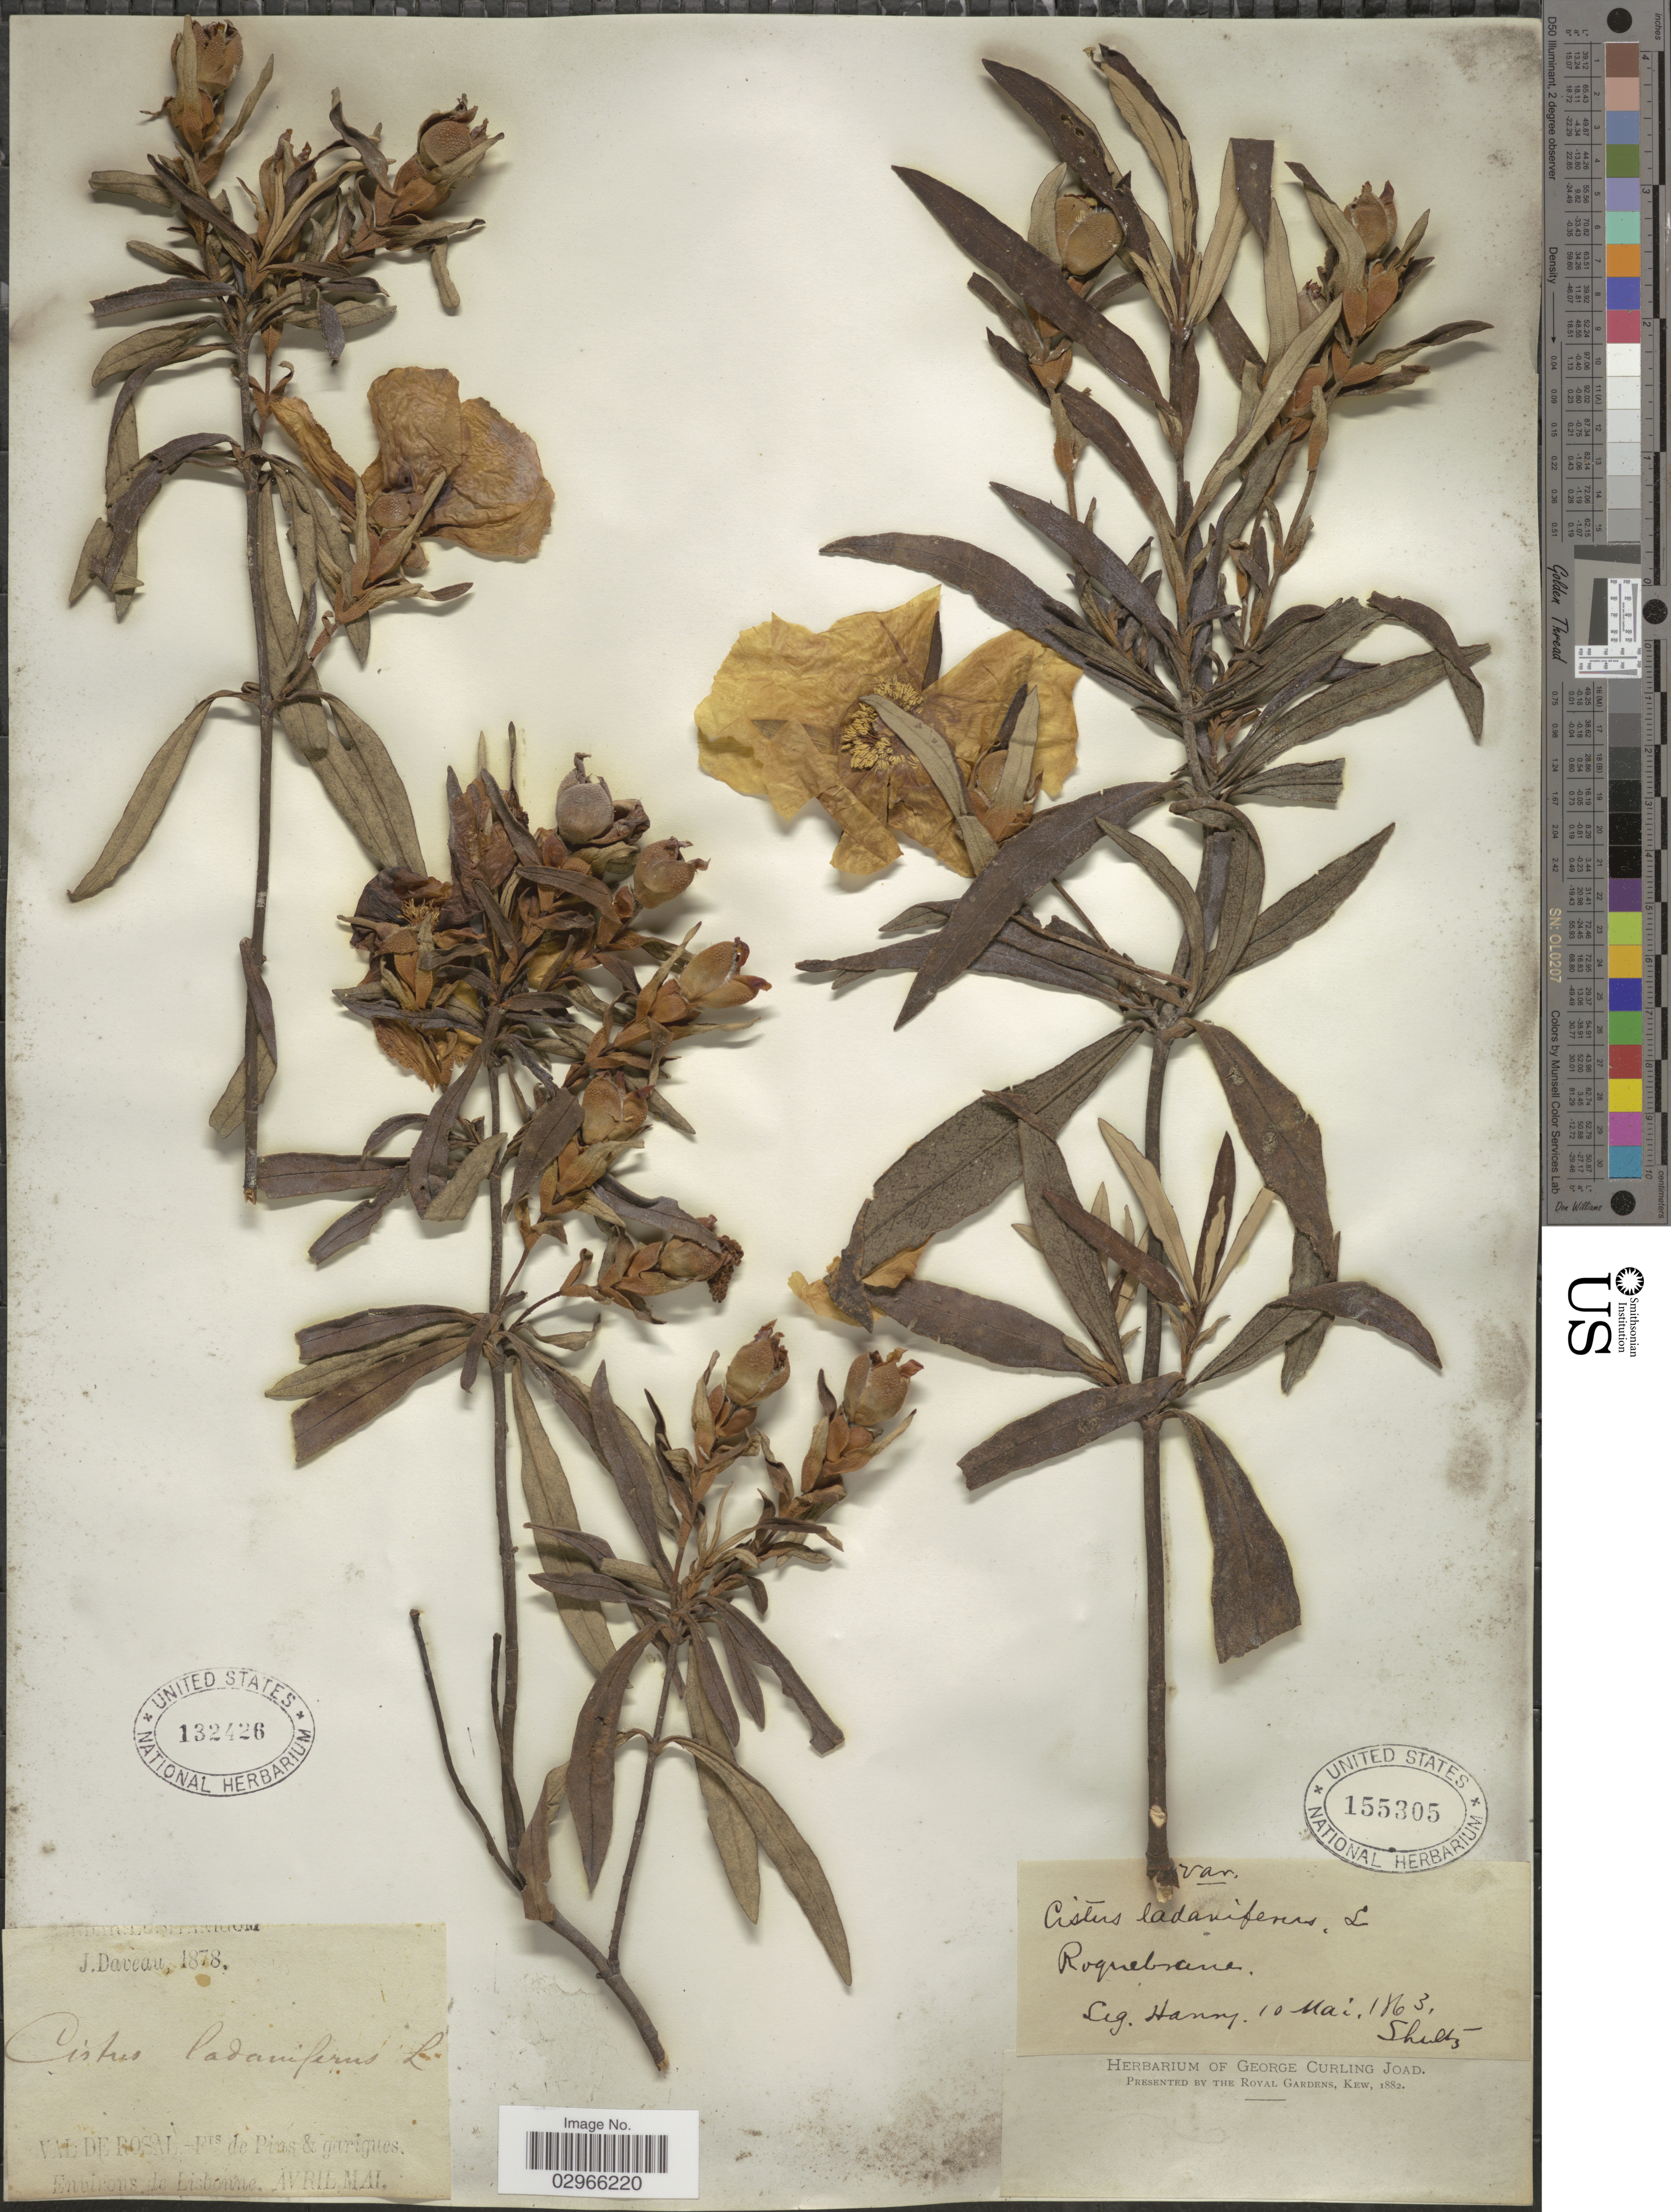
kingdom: Plantae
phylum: Tracheophyta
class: Magnoliopsida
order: Malvales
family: Cistaceae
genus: Cistus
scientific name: Cistus ladanifer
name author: L.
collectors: J. Daveau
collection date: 1878-04/1878-05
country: Portugal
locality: Val de Rosal-Frs de Pins & garigues. Environs de Lisbónne.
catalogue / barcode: US 132426-2